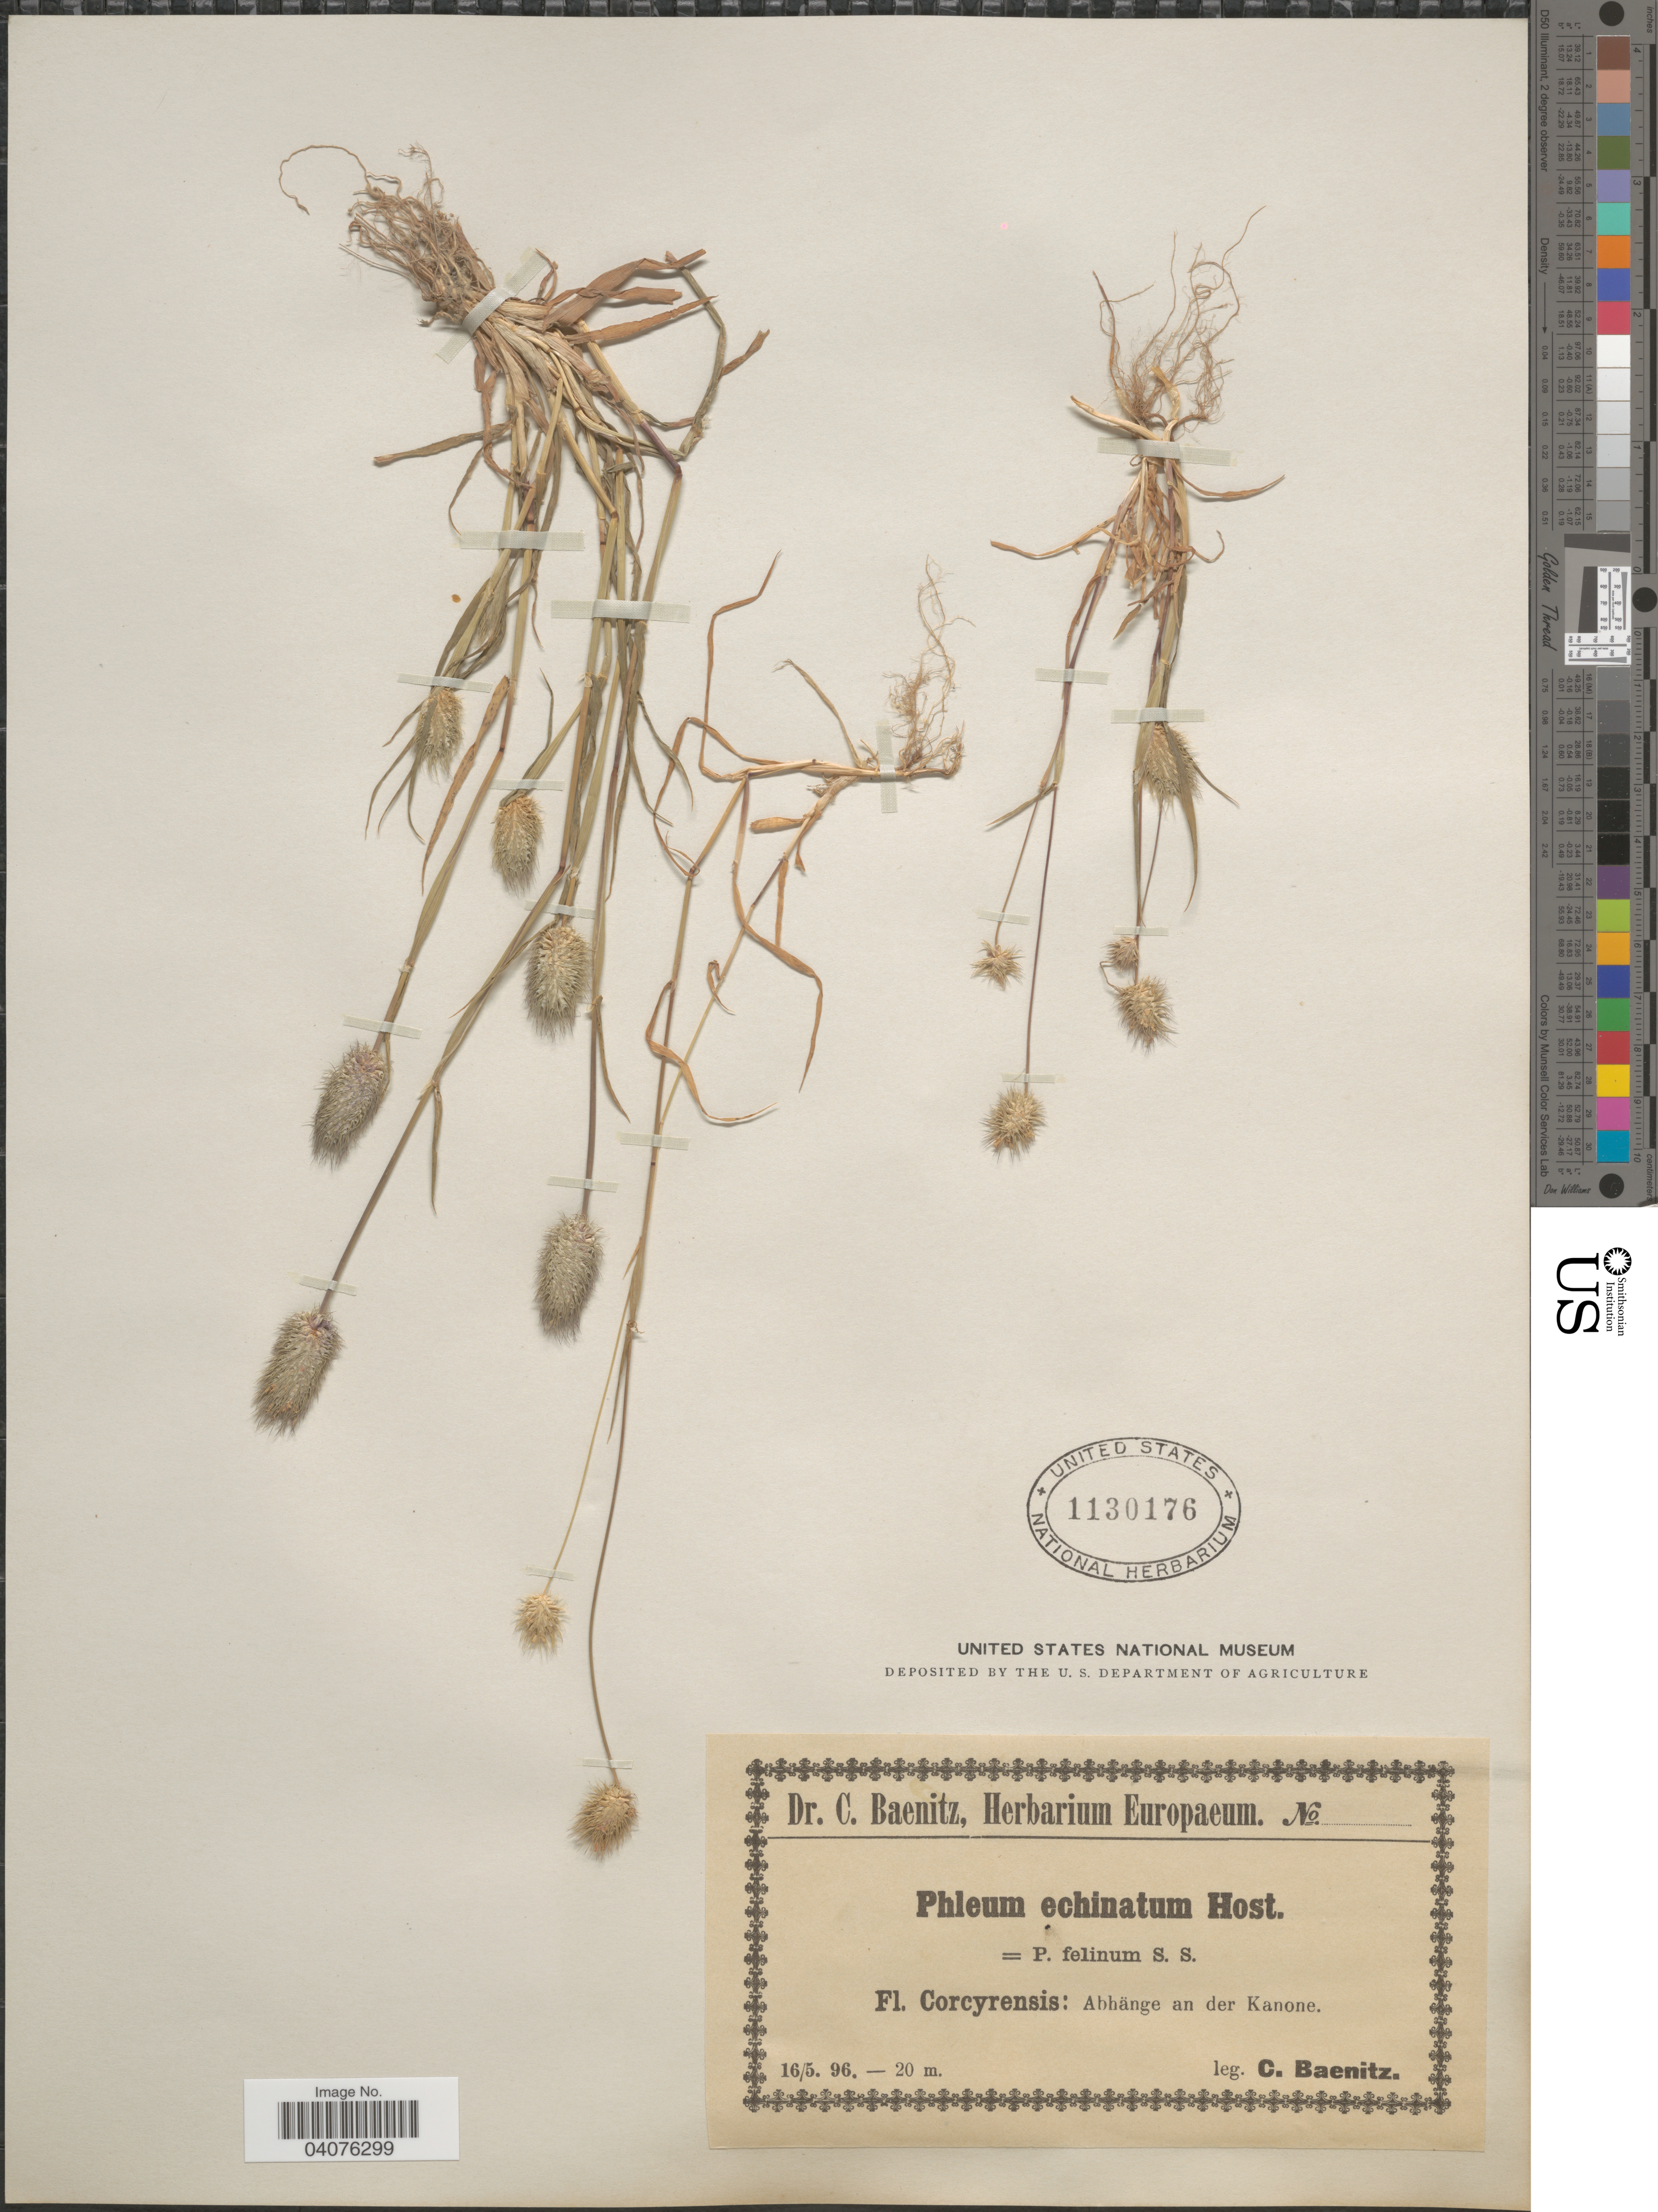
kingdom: Plantae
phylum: Tracheophyta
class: Liliopsida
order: Poales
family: Poaceae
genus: Phleum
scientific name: Phleum echinatum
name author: Host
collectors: C. G. Baenitz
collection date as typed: Transcribed d/m/y: 16/5/96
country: Greece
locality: Corcyrensis: Abhänge an der Kanone.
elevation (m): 20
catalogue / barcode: US 1130176